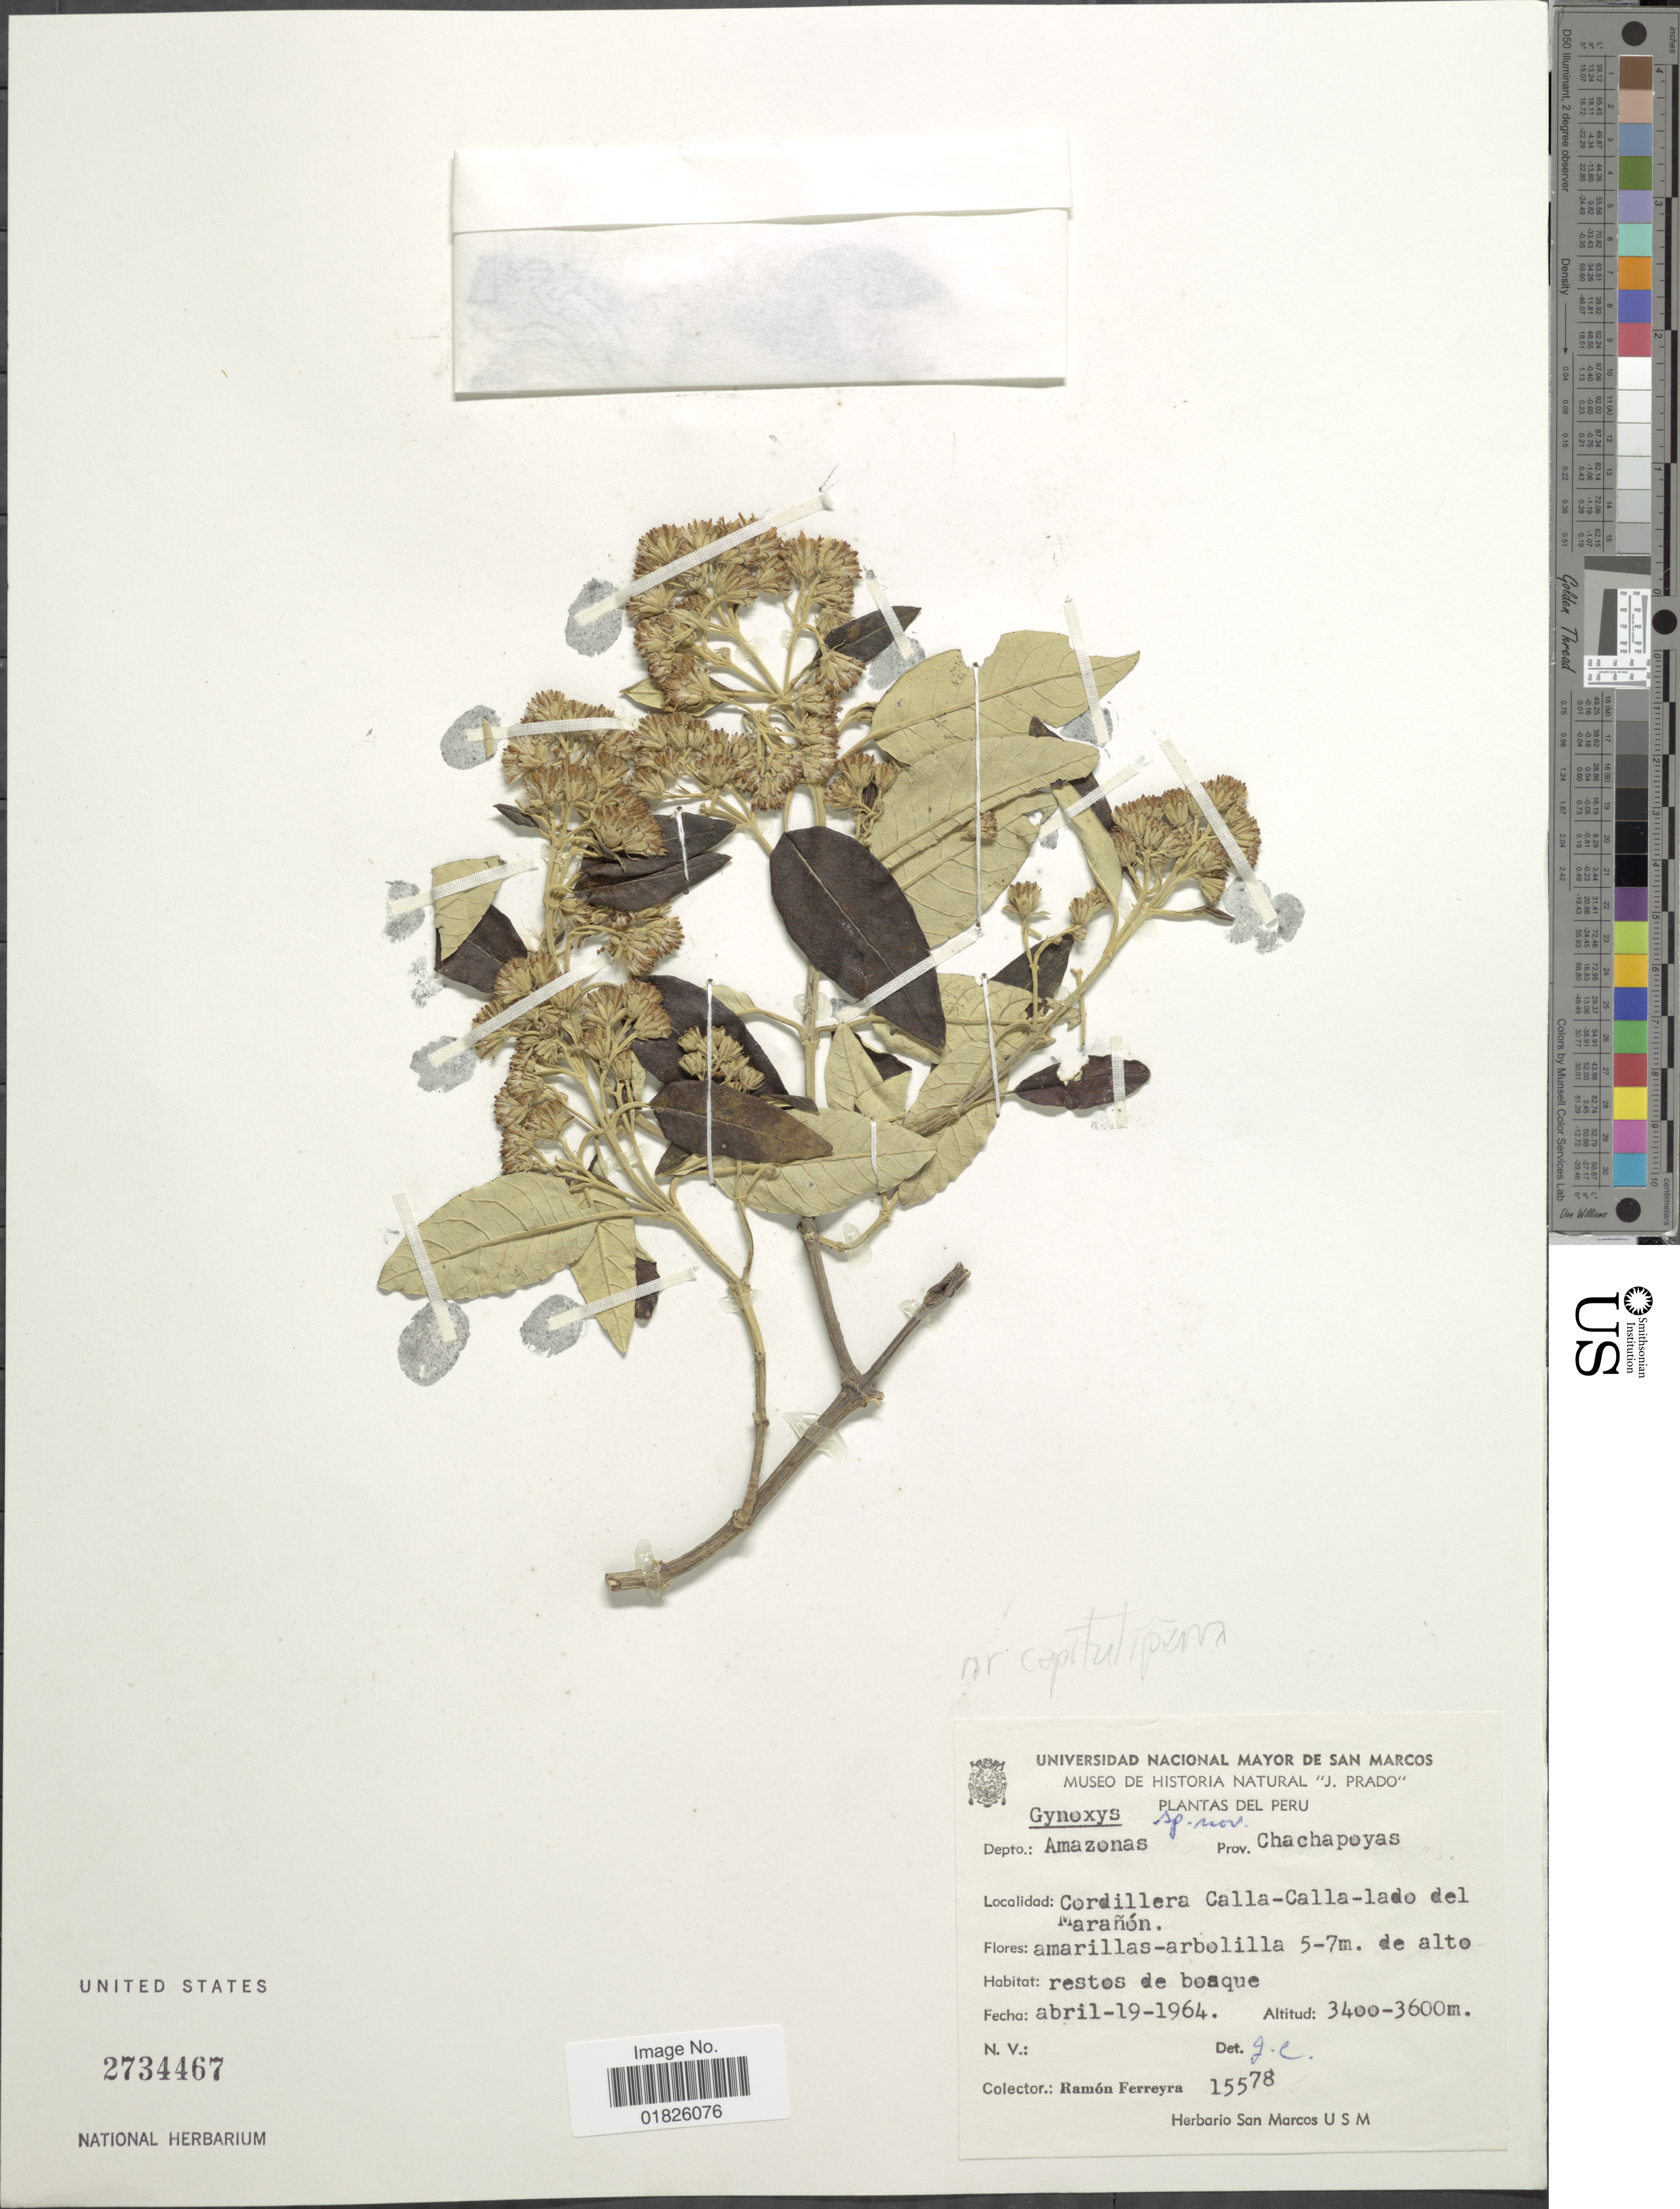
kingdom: Plantae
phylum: Tracheophyta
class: Magnoliopsida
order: Asterales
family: Asteraceae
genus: Gynoxys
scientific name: Gynoxys caracensis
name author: Muschl.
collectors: R. A. Ferreyra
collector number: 15578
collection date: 1964-04-19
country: Peru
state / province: Amazonas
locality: Cordillera Calla-Calla-lado del Maranon. prov. Chachapoyas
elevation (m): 3400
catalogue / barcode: US 2734467